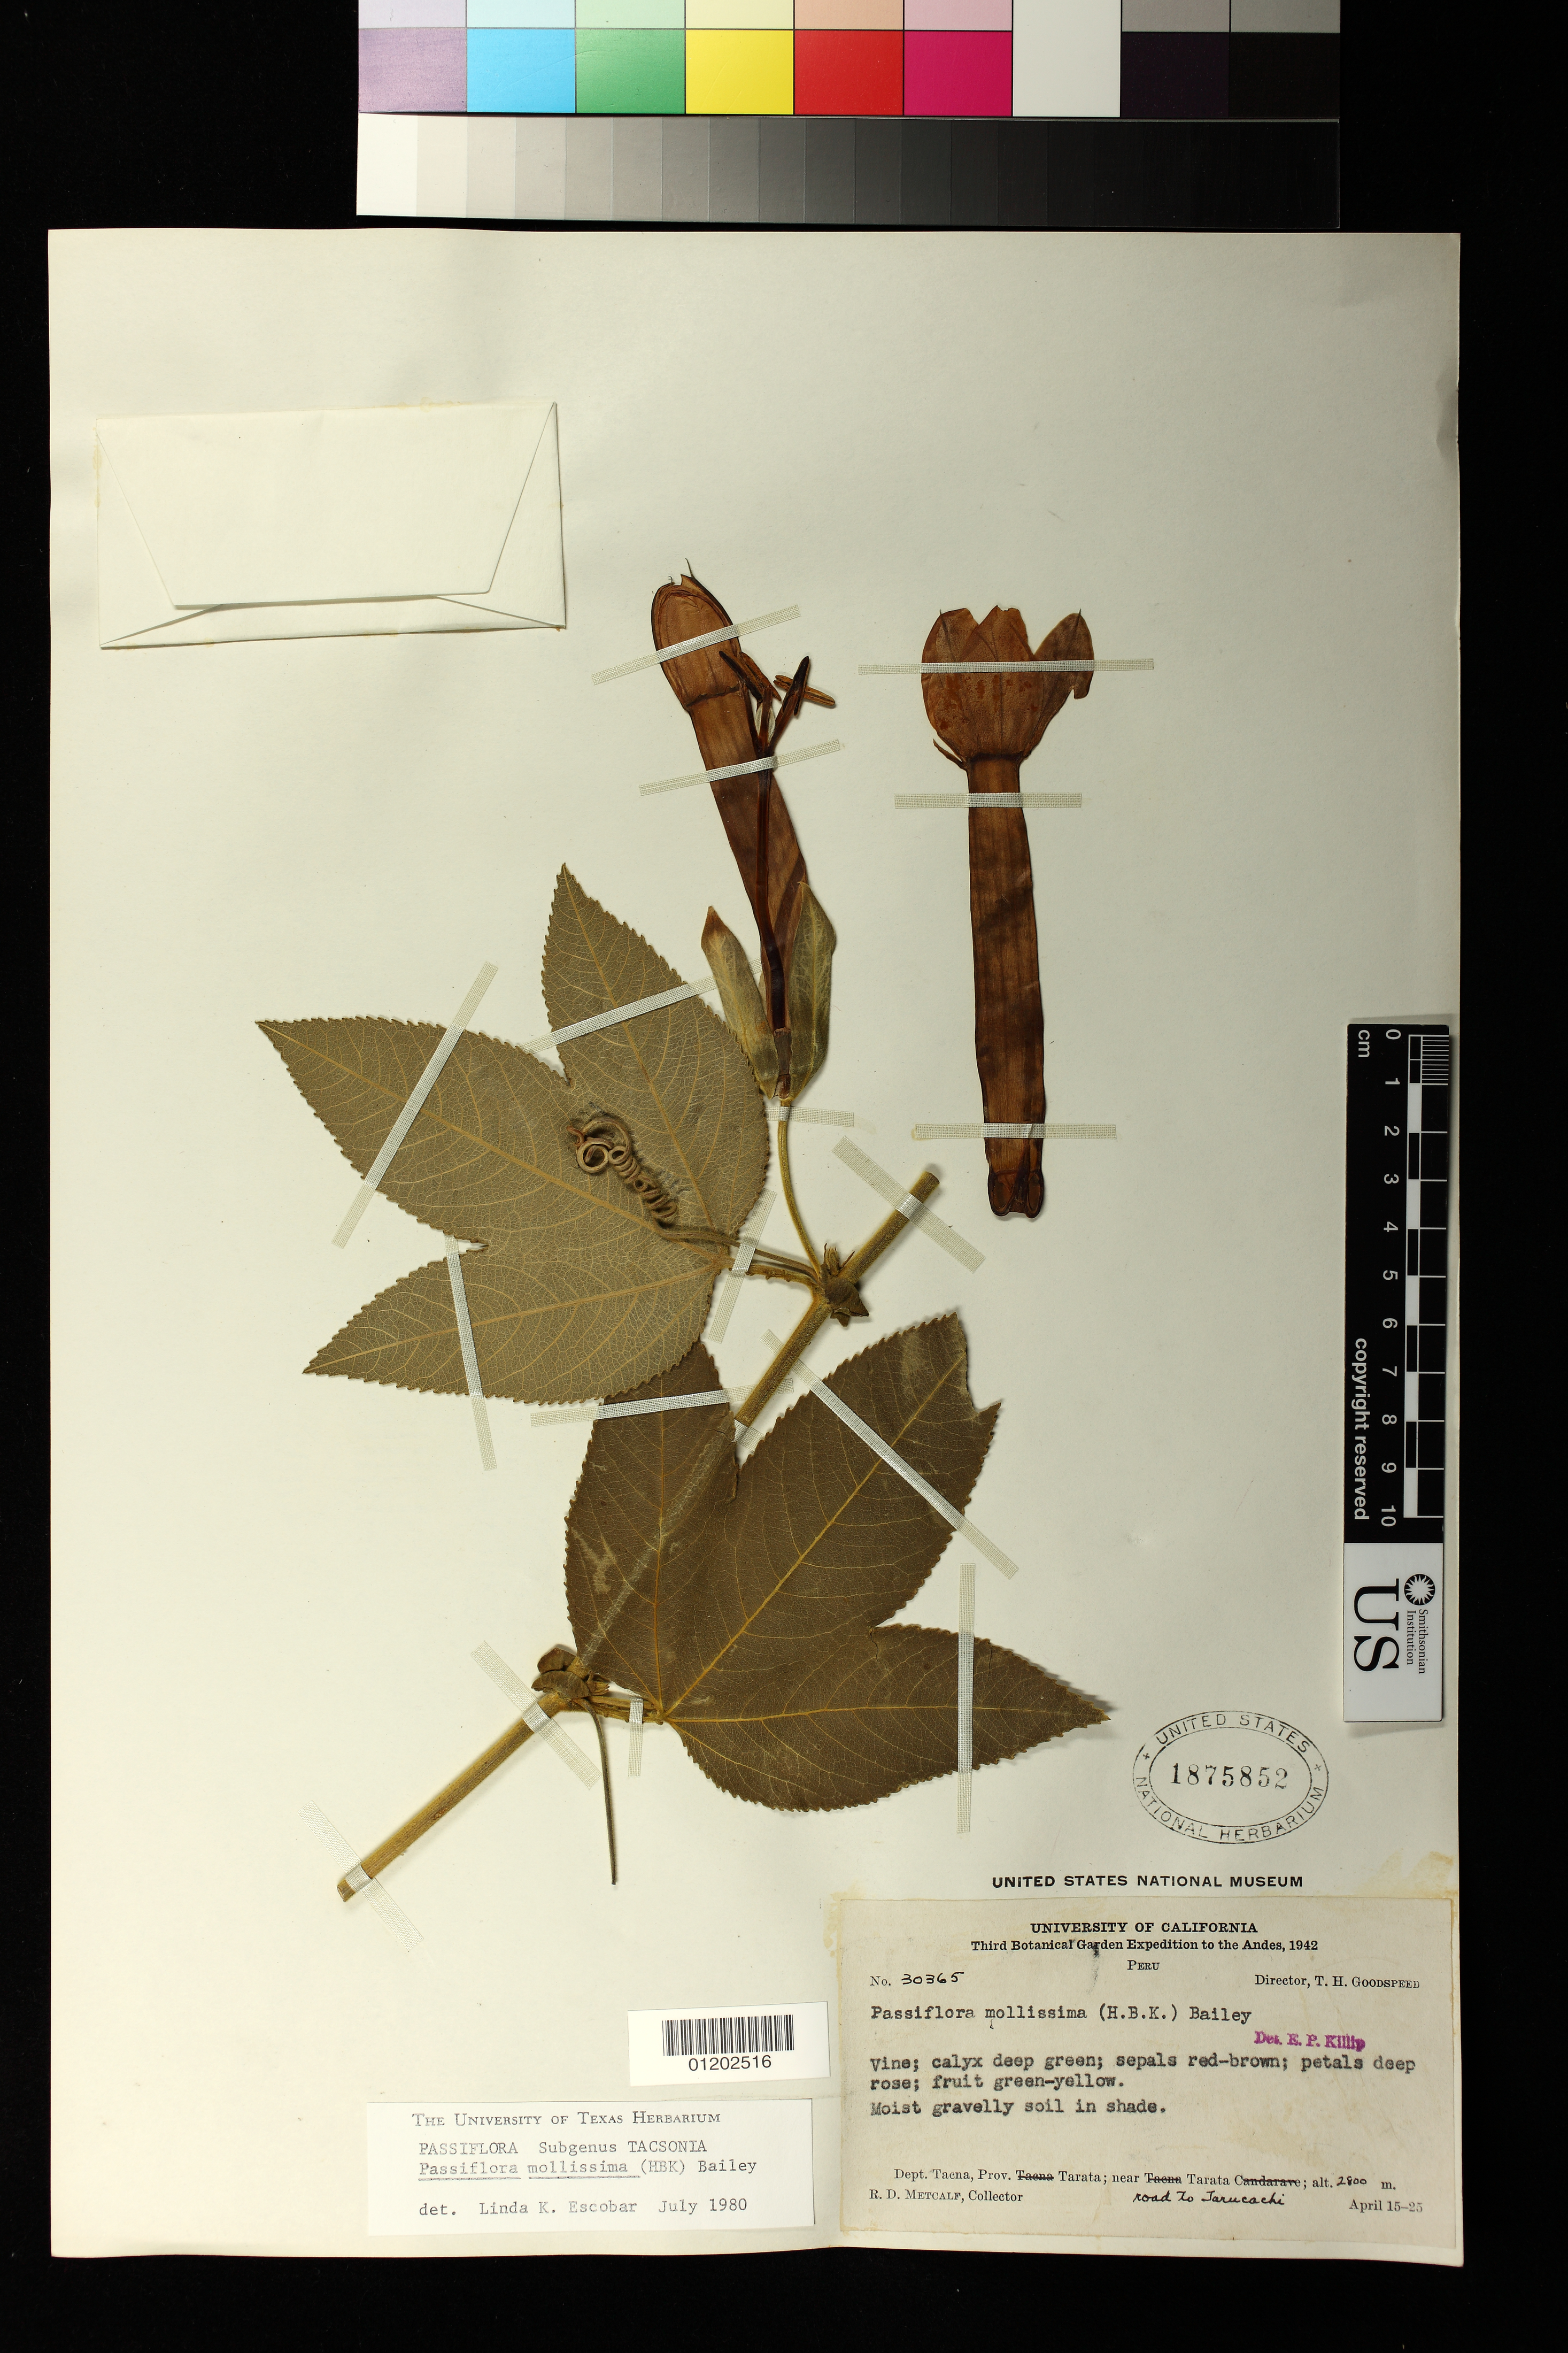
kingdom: Plantae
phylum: Tracheophyta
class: Magnoliopsida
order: Malpighiales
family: Passifloraceae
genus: Passiflora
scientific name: Passiflora mollissima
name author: (Kunth) L.H. Bailey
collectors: R. D. Metcalf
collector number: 30365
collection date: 1925-04-15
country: Peru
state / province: Tacna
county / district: Tarata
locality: near tarata, road to Jarucachi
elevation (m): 2800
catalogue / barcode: US 1875852